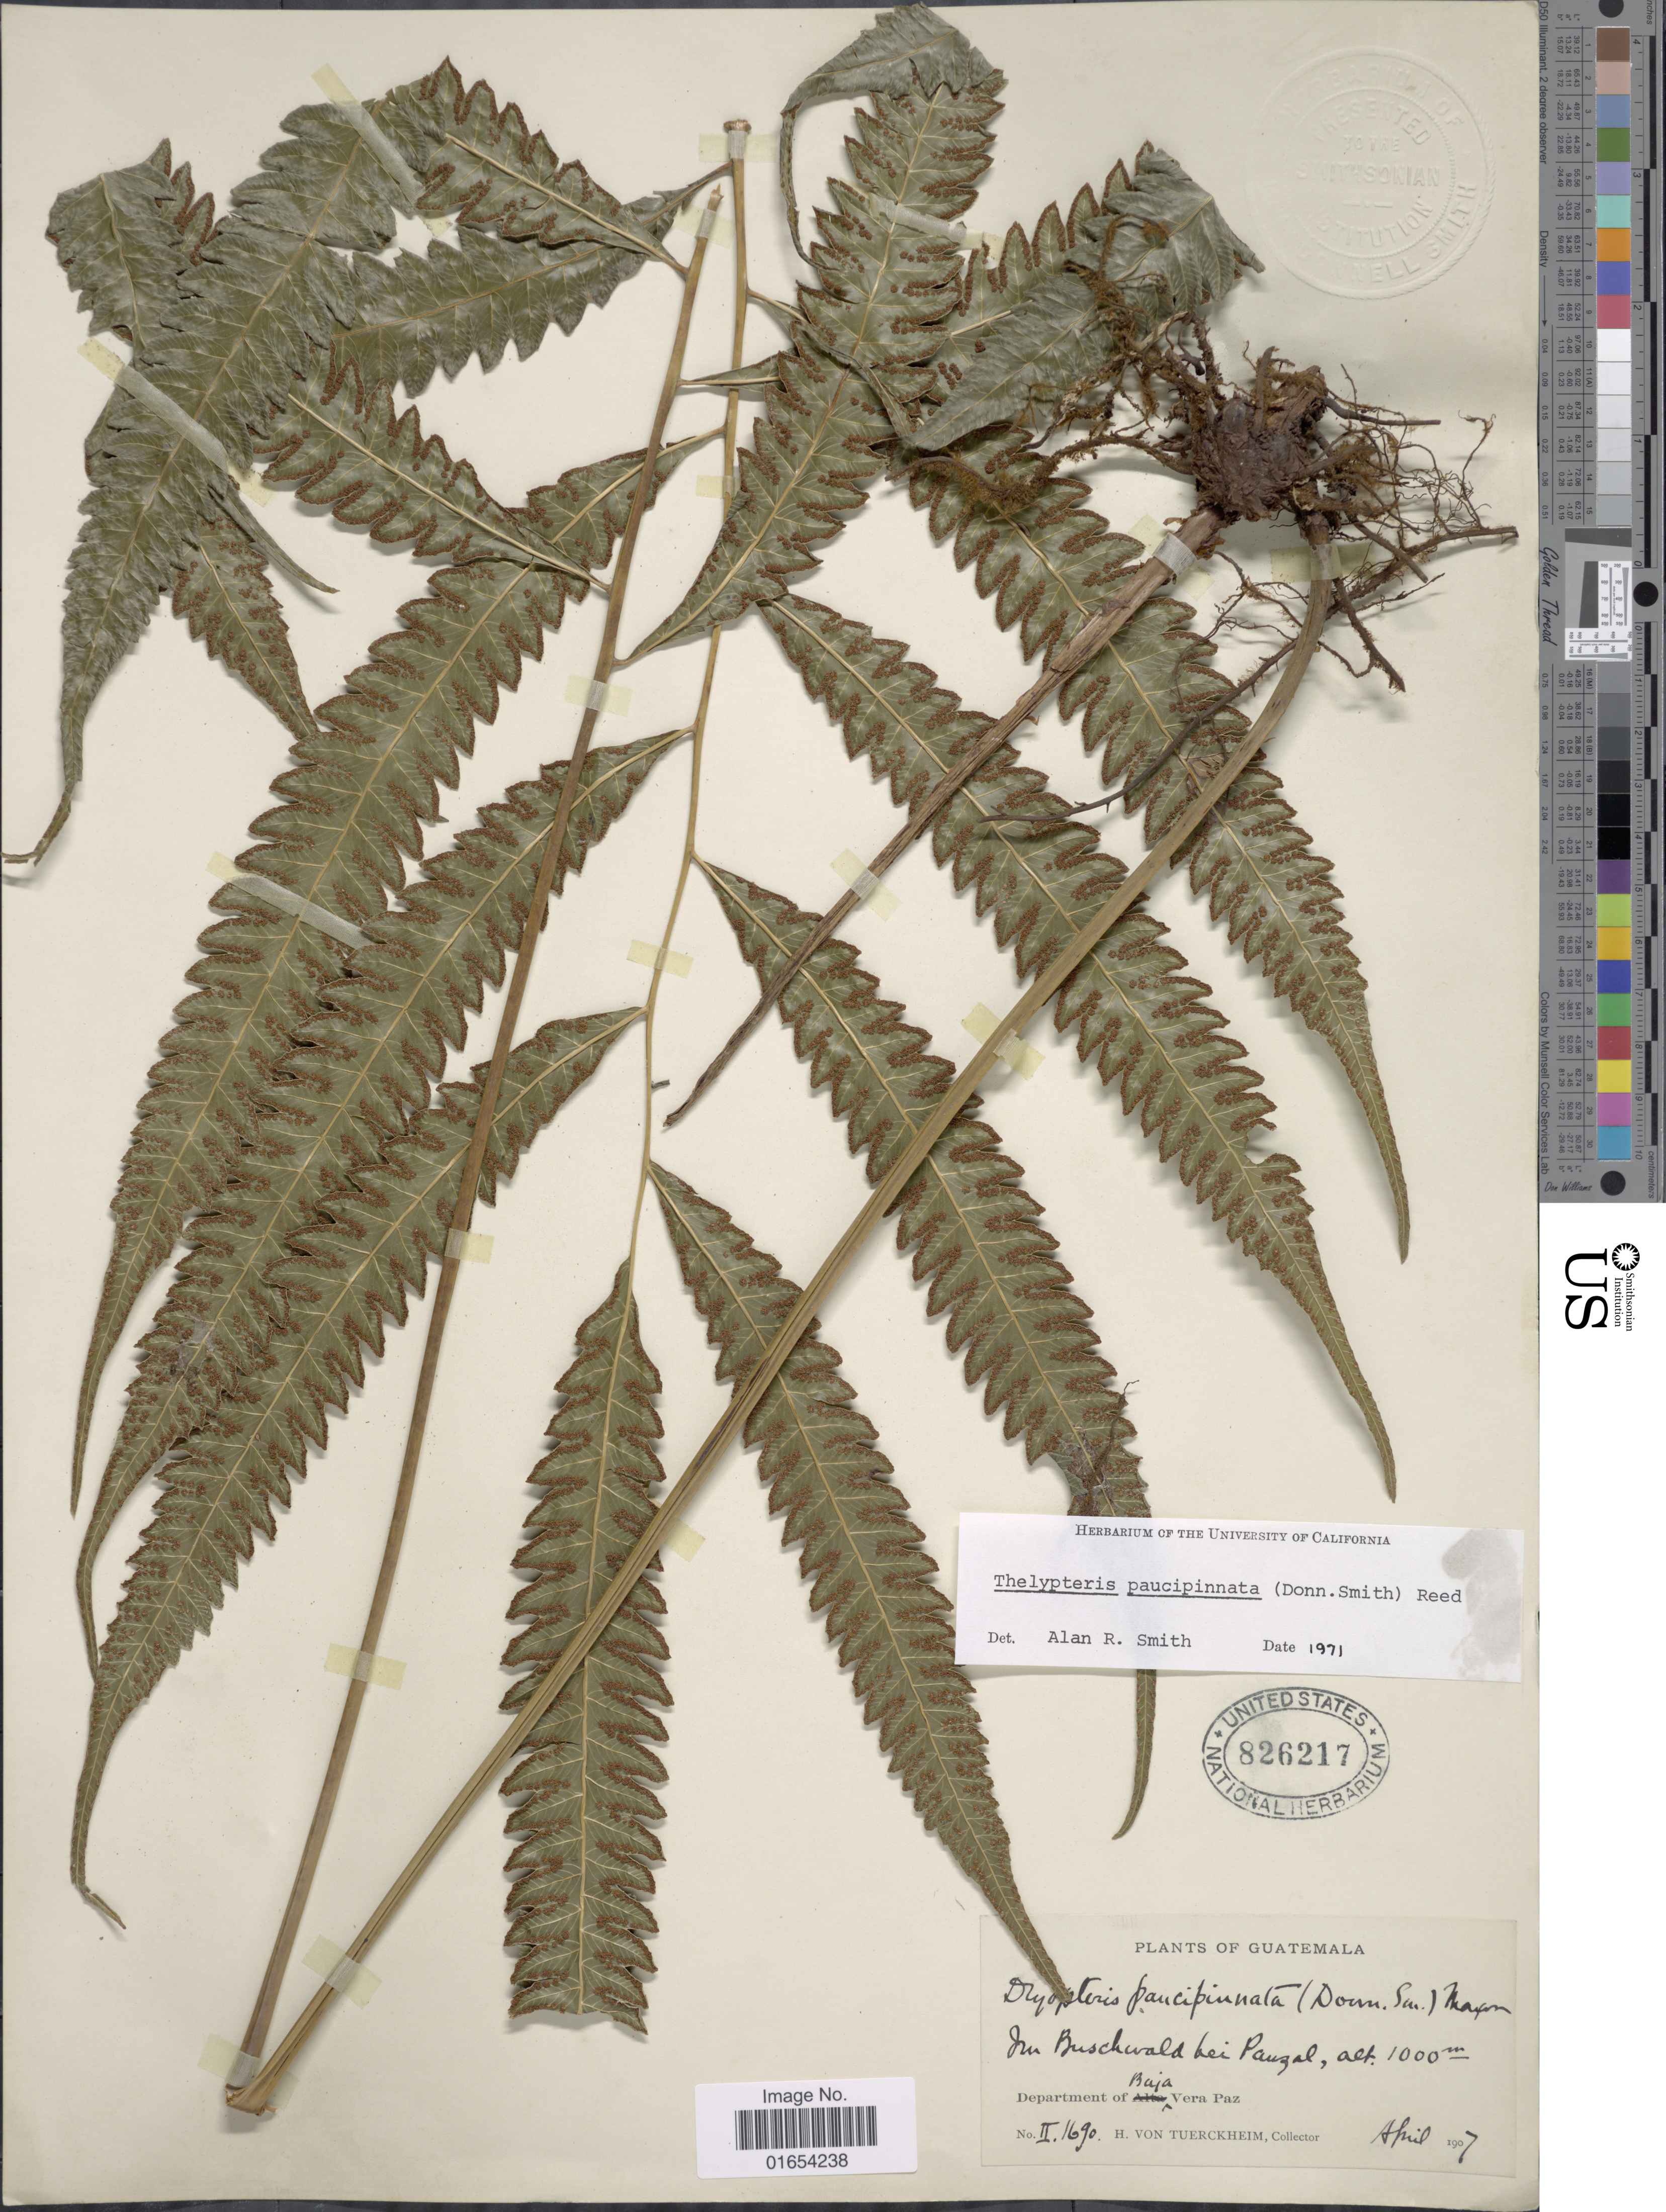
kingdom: Plantae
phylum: Tracheophyta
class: Polypodiopsida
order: Polypodiales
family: Thelypteridaceae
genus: Goniopteris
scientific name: Goniopteris paucipinnata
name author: (Donn. Sm.) Salino & T.E. Almeida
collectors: H. von Türckheim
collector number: II 1690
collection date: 1907-04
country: Guatemala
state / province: Baja Verapaz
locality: In buschwald bei Panzal (In shrub forest at Pansal).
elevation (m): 1000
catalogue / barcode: US 826217